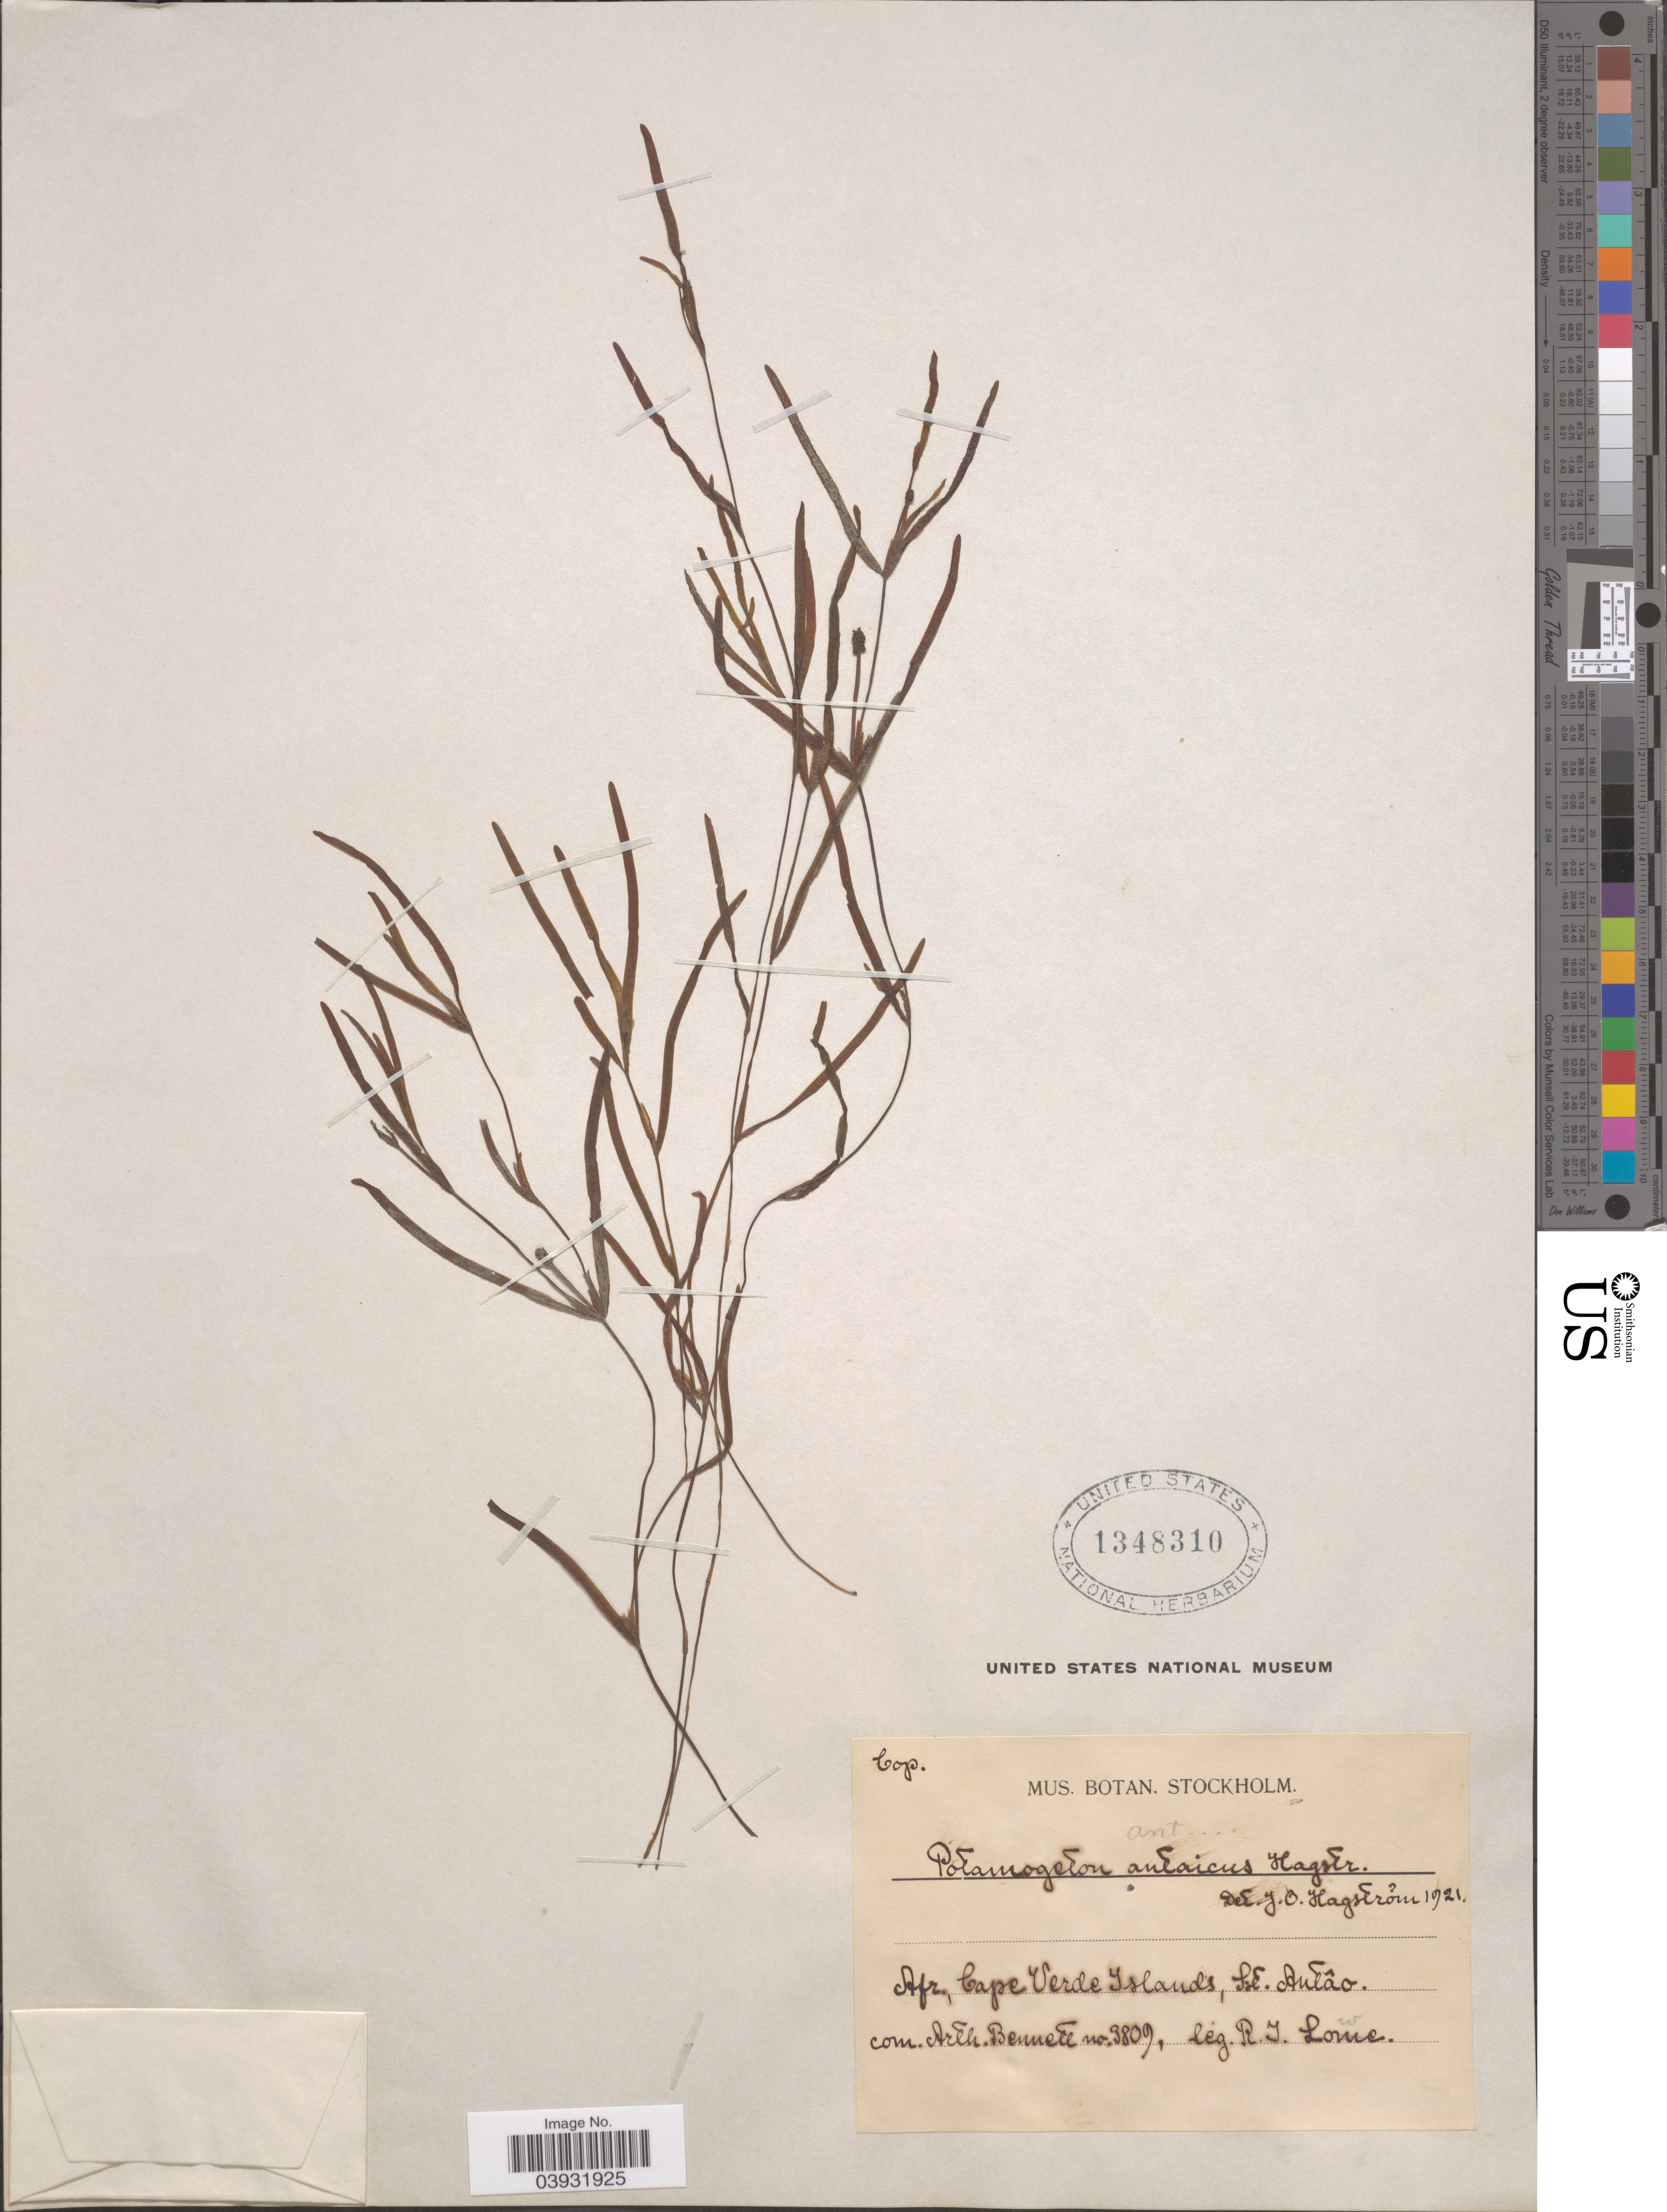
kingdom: Plantae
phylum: Tracheophyta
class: Liliopsida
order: Alismatales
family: Potamogetonaceae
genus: Potamogeton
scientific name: Potamogeton antaicus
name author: Hagstr.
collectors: R. Lowe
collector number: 3809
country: Cape Verde Islands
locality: St. An'lâo.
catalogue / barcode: US 1348310